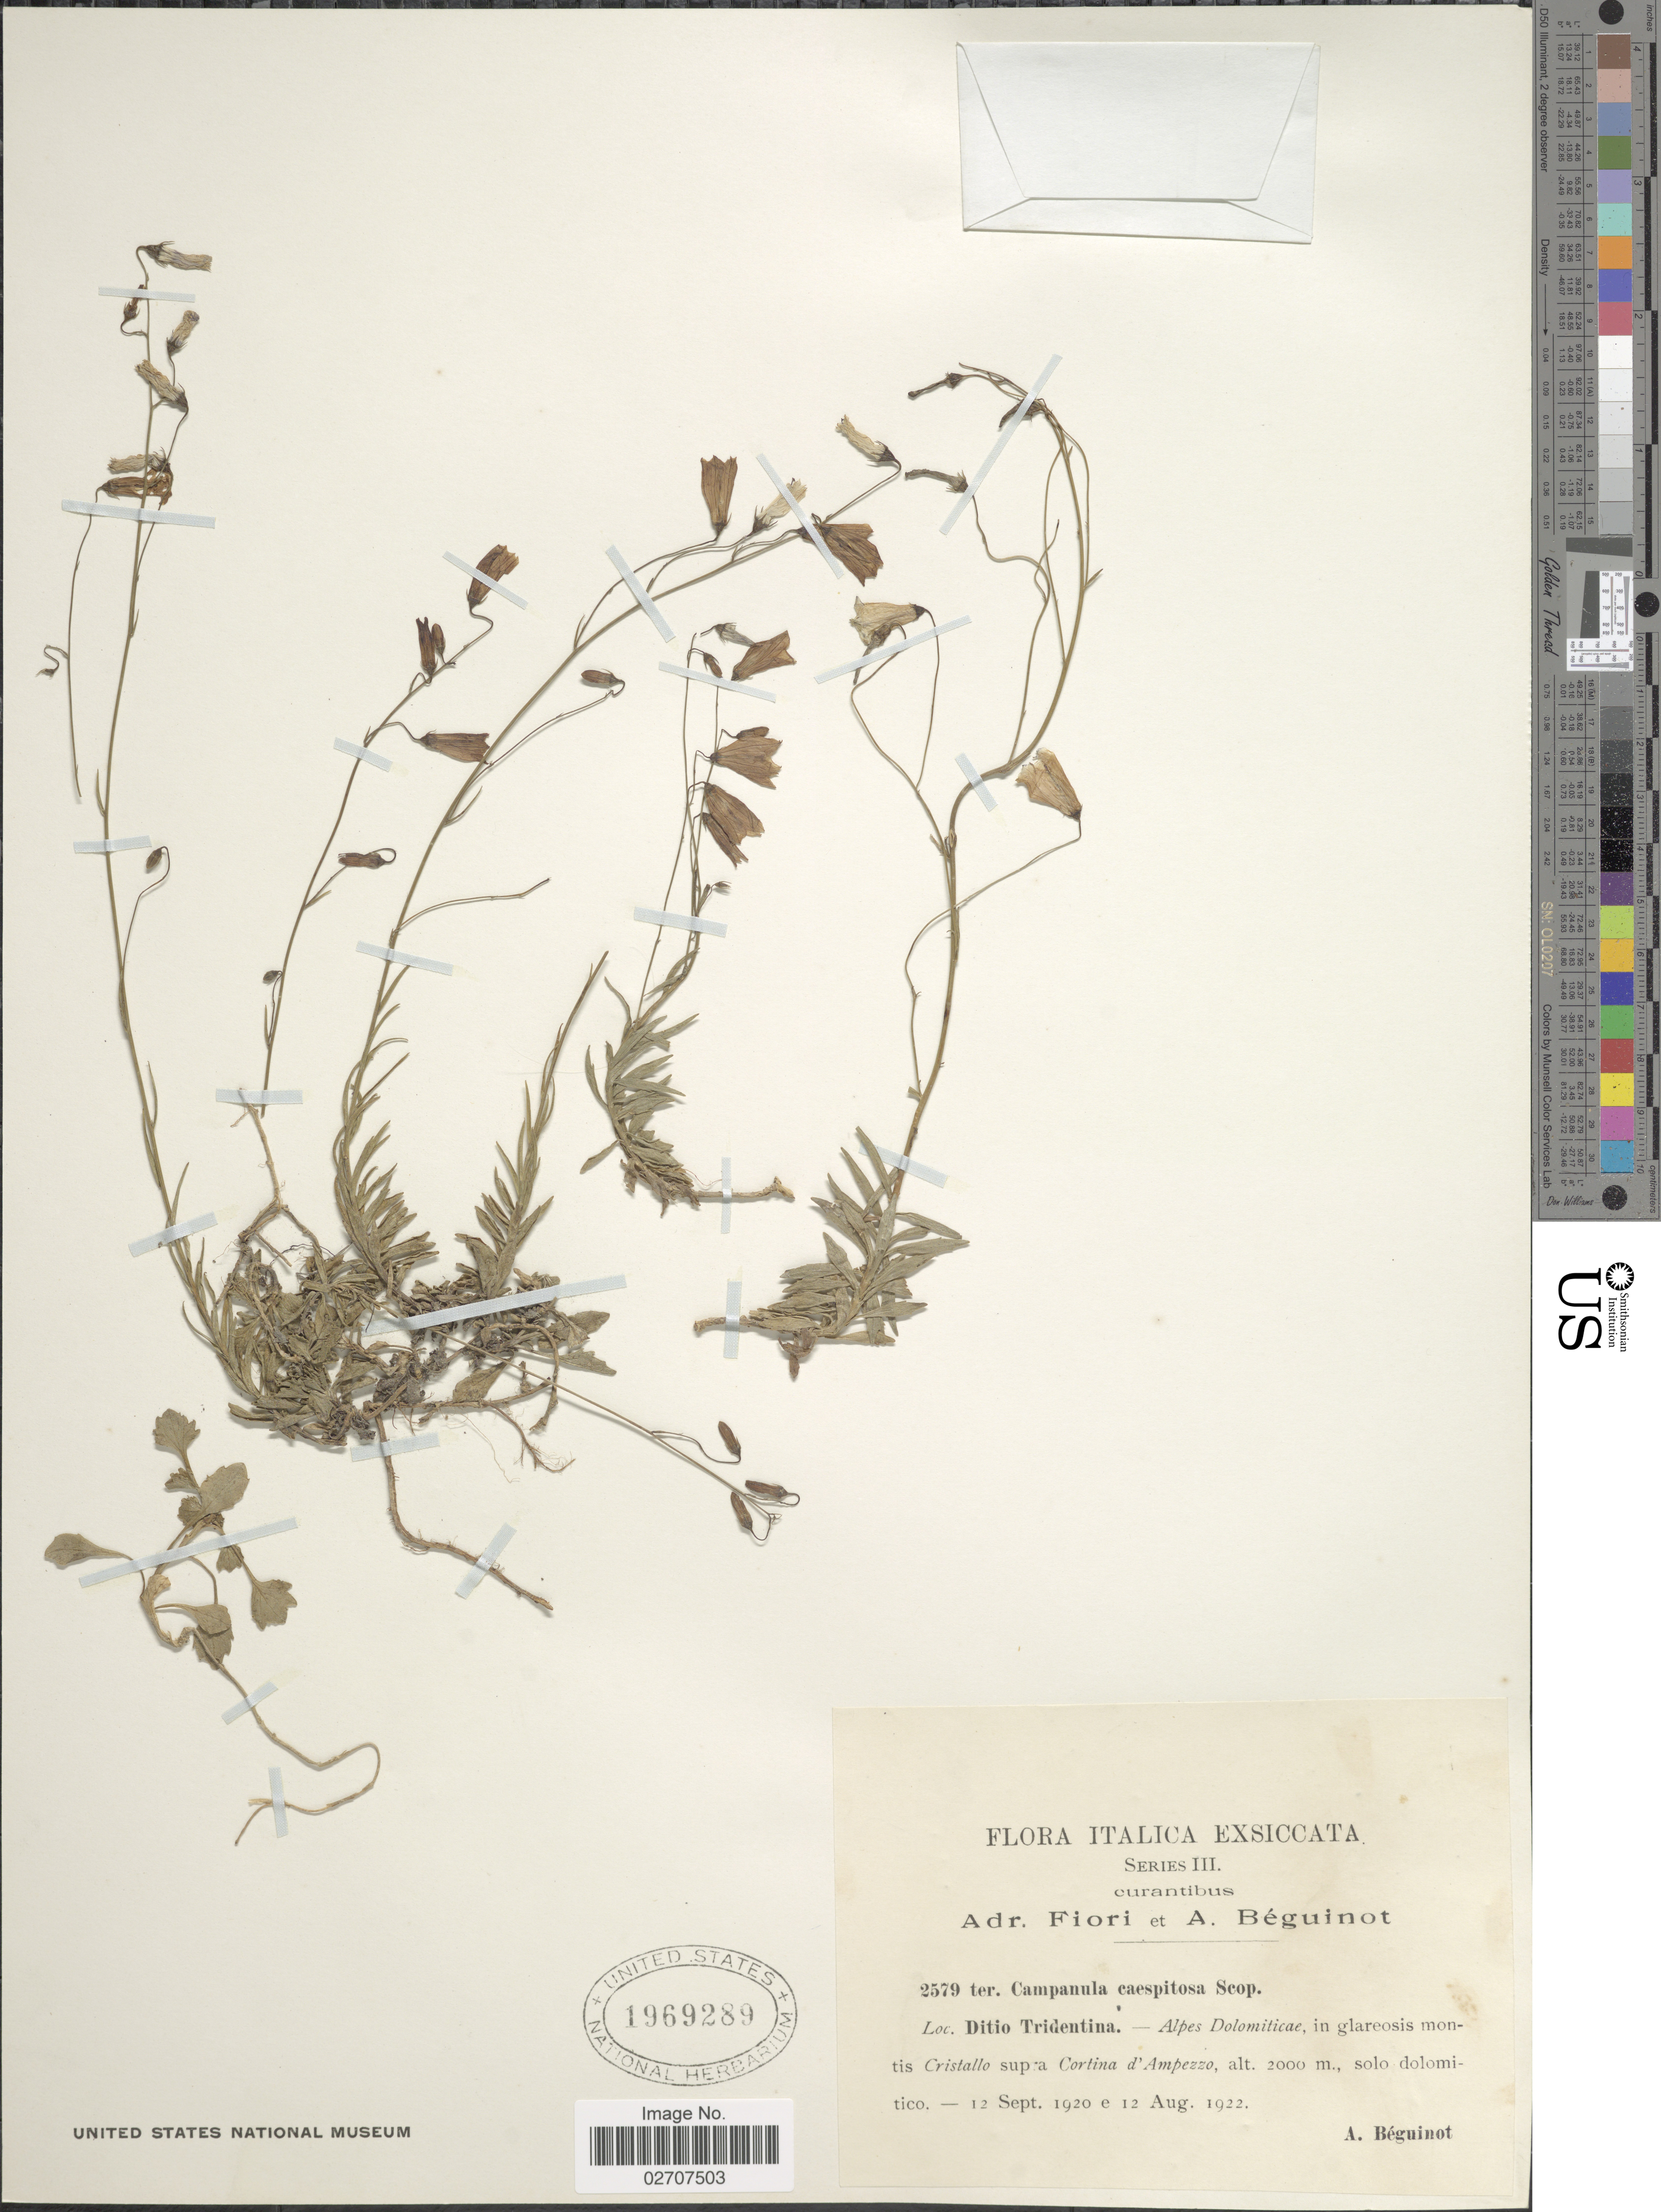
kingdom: Plantae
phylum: Tracheophyta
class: Magnoliopsida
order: Asterales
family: Campanulaceae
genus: Campanula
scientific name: Campanula cespitosa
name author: Scop.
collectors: A. Béguinot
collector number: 2579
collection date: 1920-09-12/1922-08-12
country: Italy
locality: Ditio Tridentina. -Alpes Dolomiticae, in glareosis montis Cristallo supra [interpreted] Cortina d'Ampezzo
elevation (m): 2000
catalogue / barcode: US 1969289